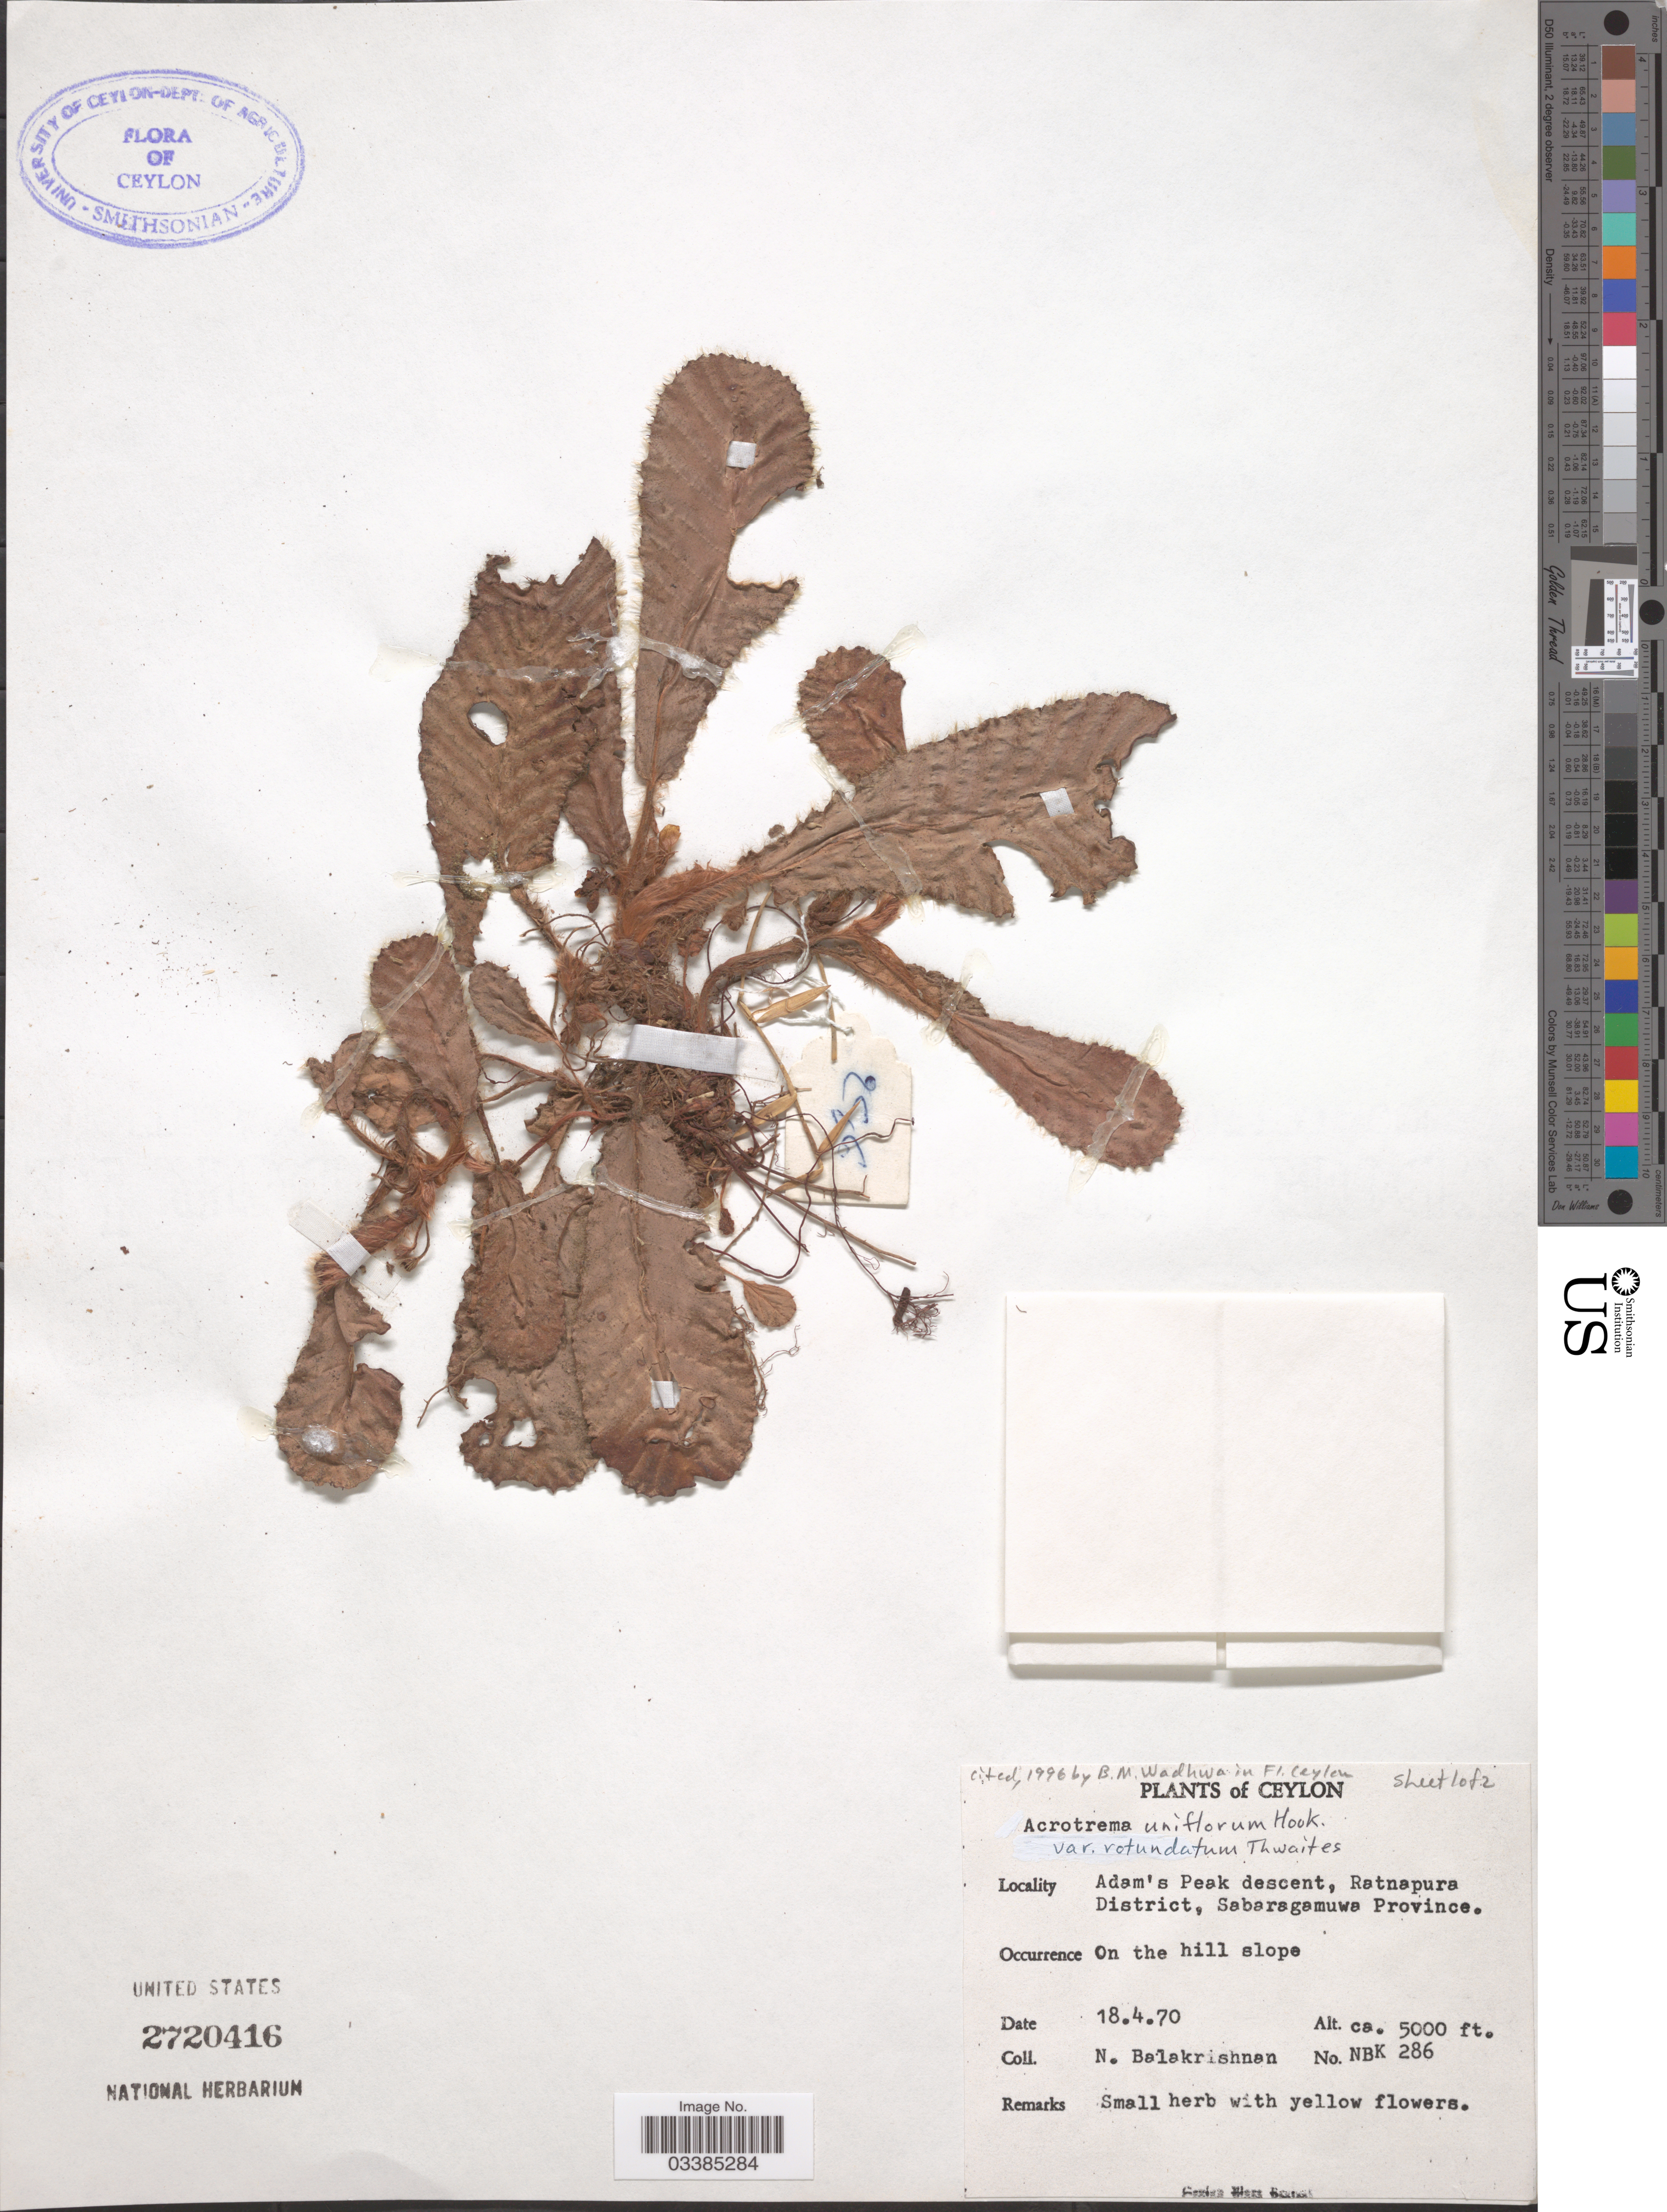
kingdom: Plantae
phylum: Tracheophyta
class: Magnoliopsida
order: Dilleniales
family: Dilleniaceae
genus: Acrotrema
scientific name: Acrotrema uniflorum var. rotundatum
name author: Thwaites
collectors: N. Balakrishnan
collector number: NBK286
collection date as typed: Transcribed d/m/y: 18/4/70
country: Sri Lanka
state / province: Sabaragamuwa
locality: Ceylon. Adam's Peak descent, Ratnapura District.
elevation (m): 1524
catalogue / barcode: US 2720416